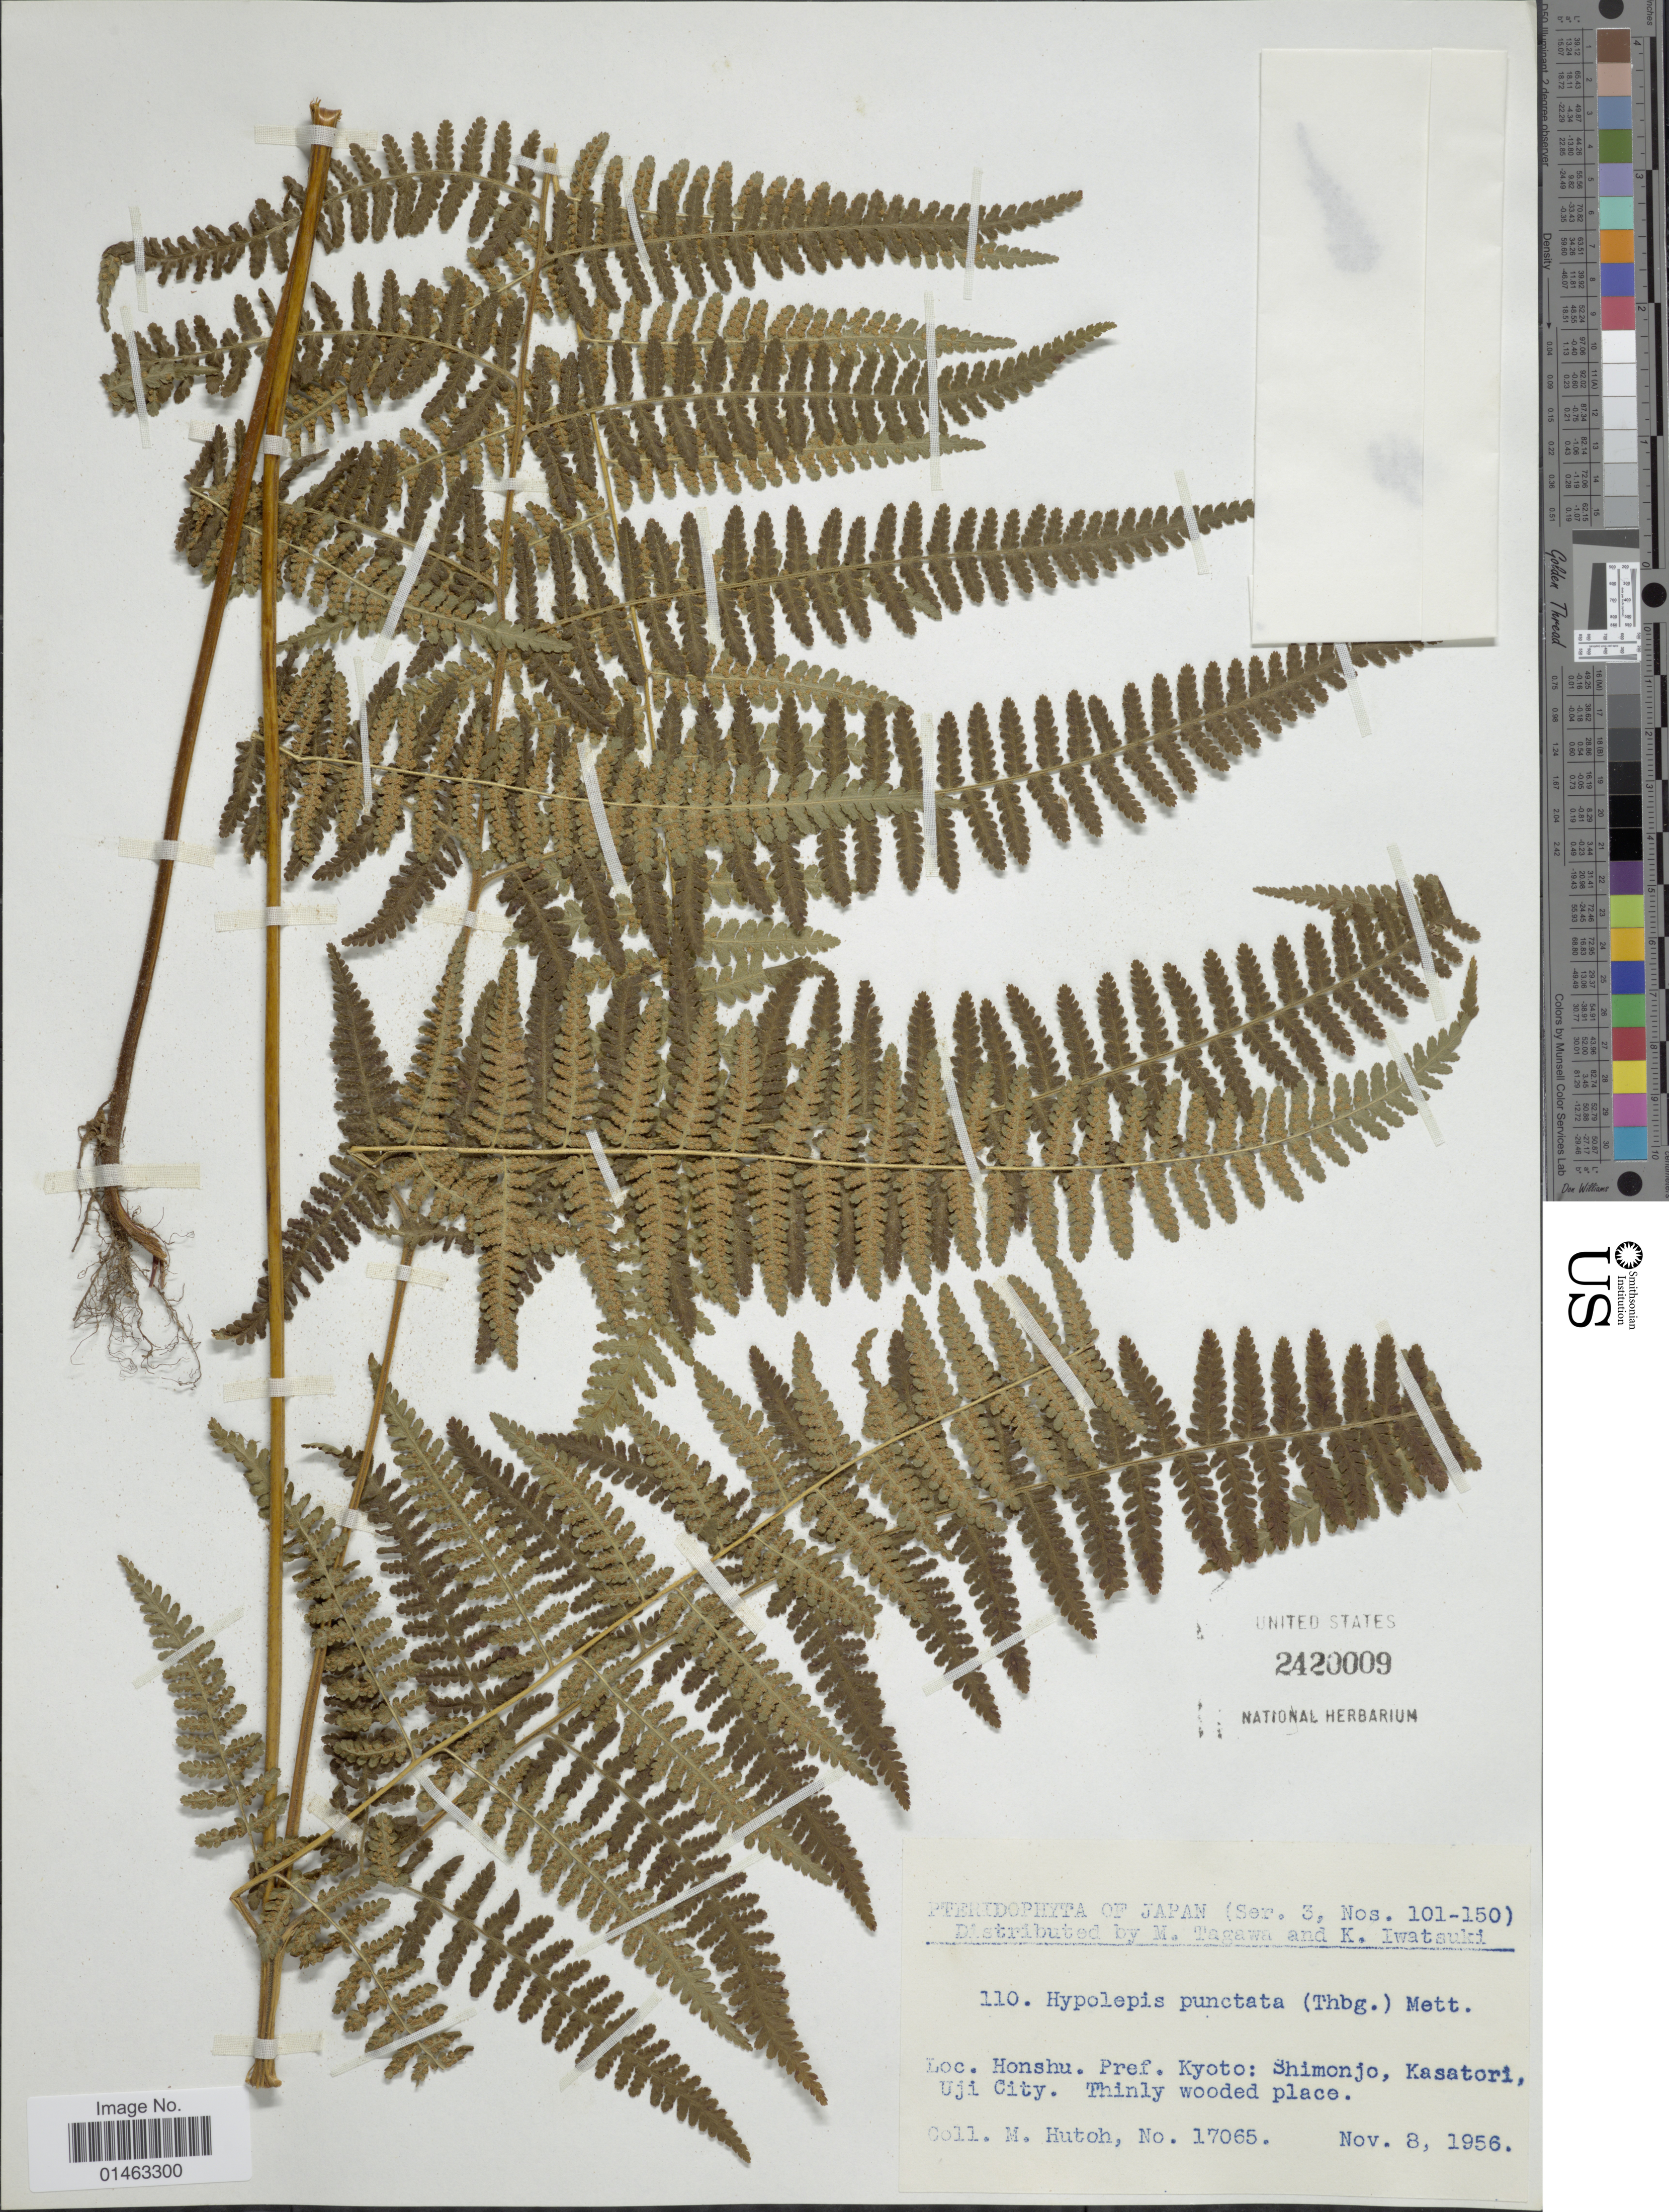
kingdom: Plantae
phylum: Tracheophyta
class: Polypodiopsida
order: Polypodiales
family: Dennstaedtiaceae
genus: Hypolepis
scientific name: Hypolepis punctata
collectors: M. Hutoh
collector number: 17065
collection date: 1956-11-08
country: Japan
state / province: Kyoto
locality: Honshu, pref. Kyoto: Shimonjo, Kasatori, Uji City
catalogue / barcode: US 2420009